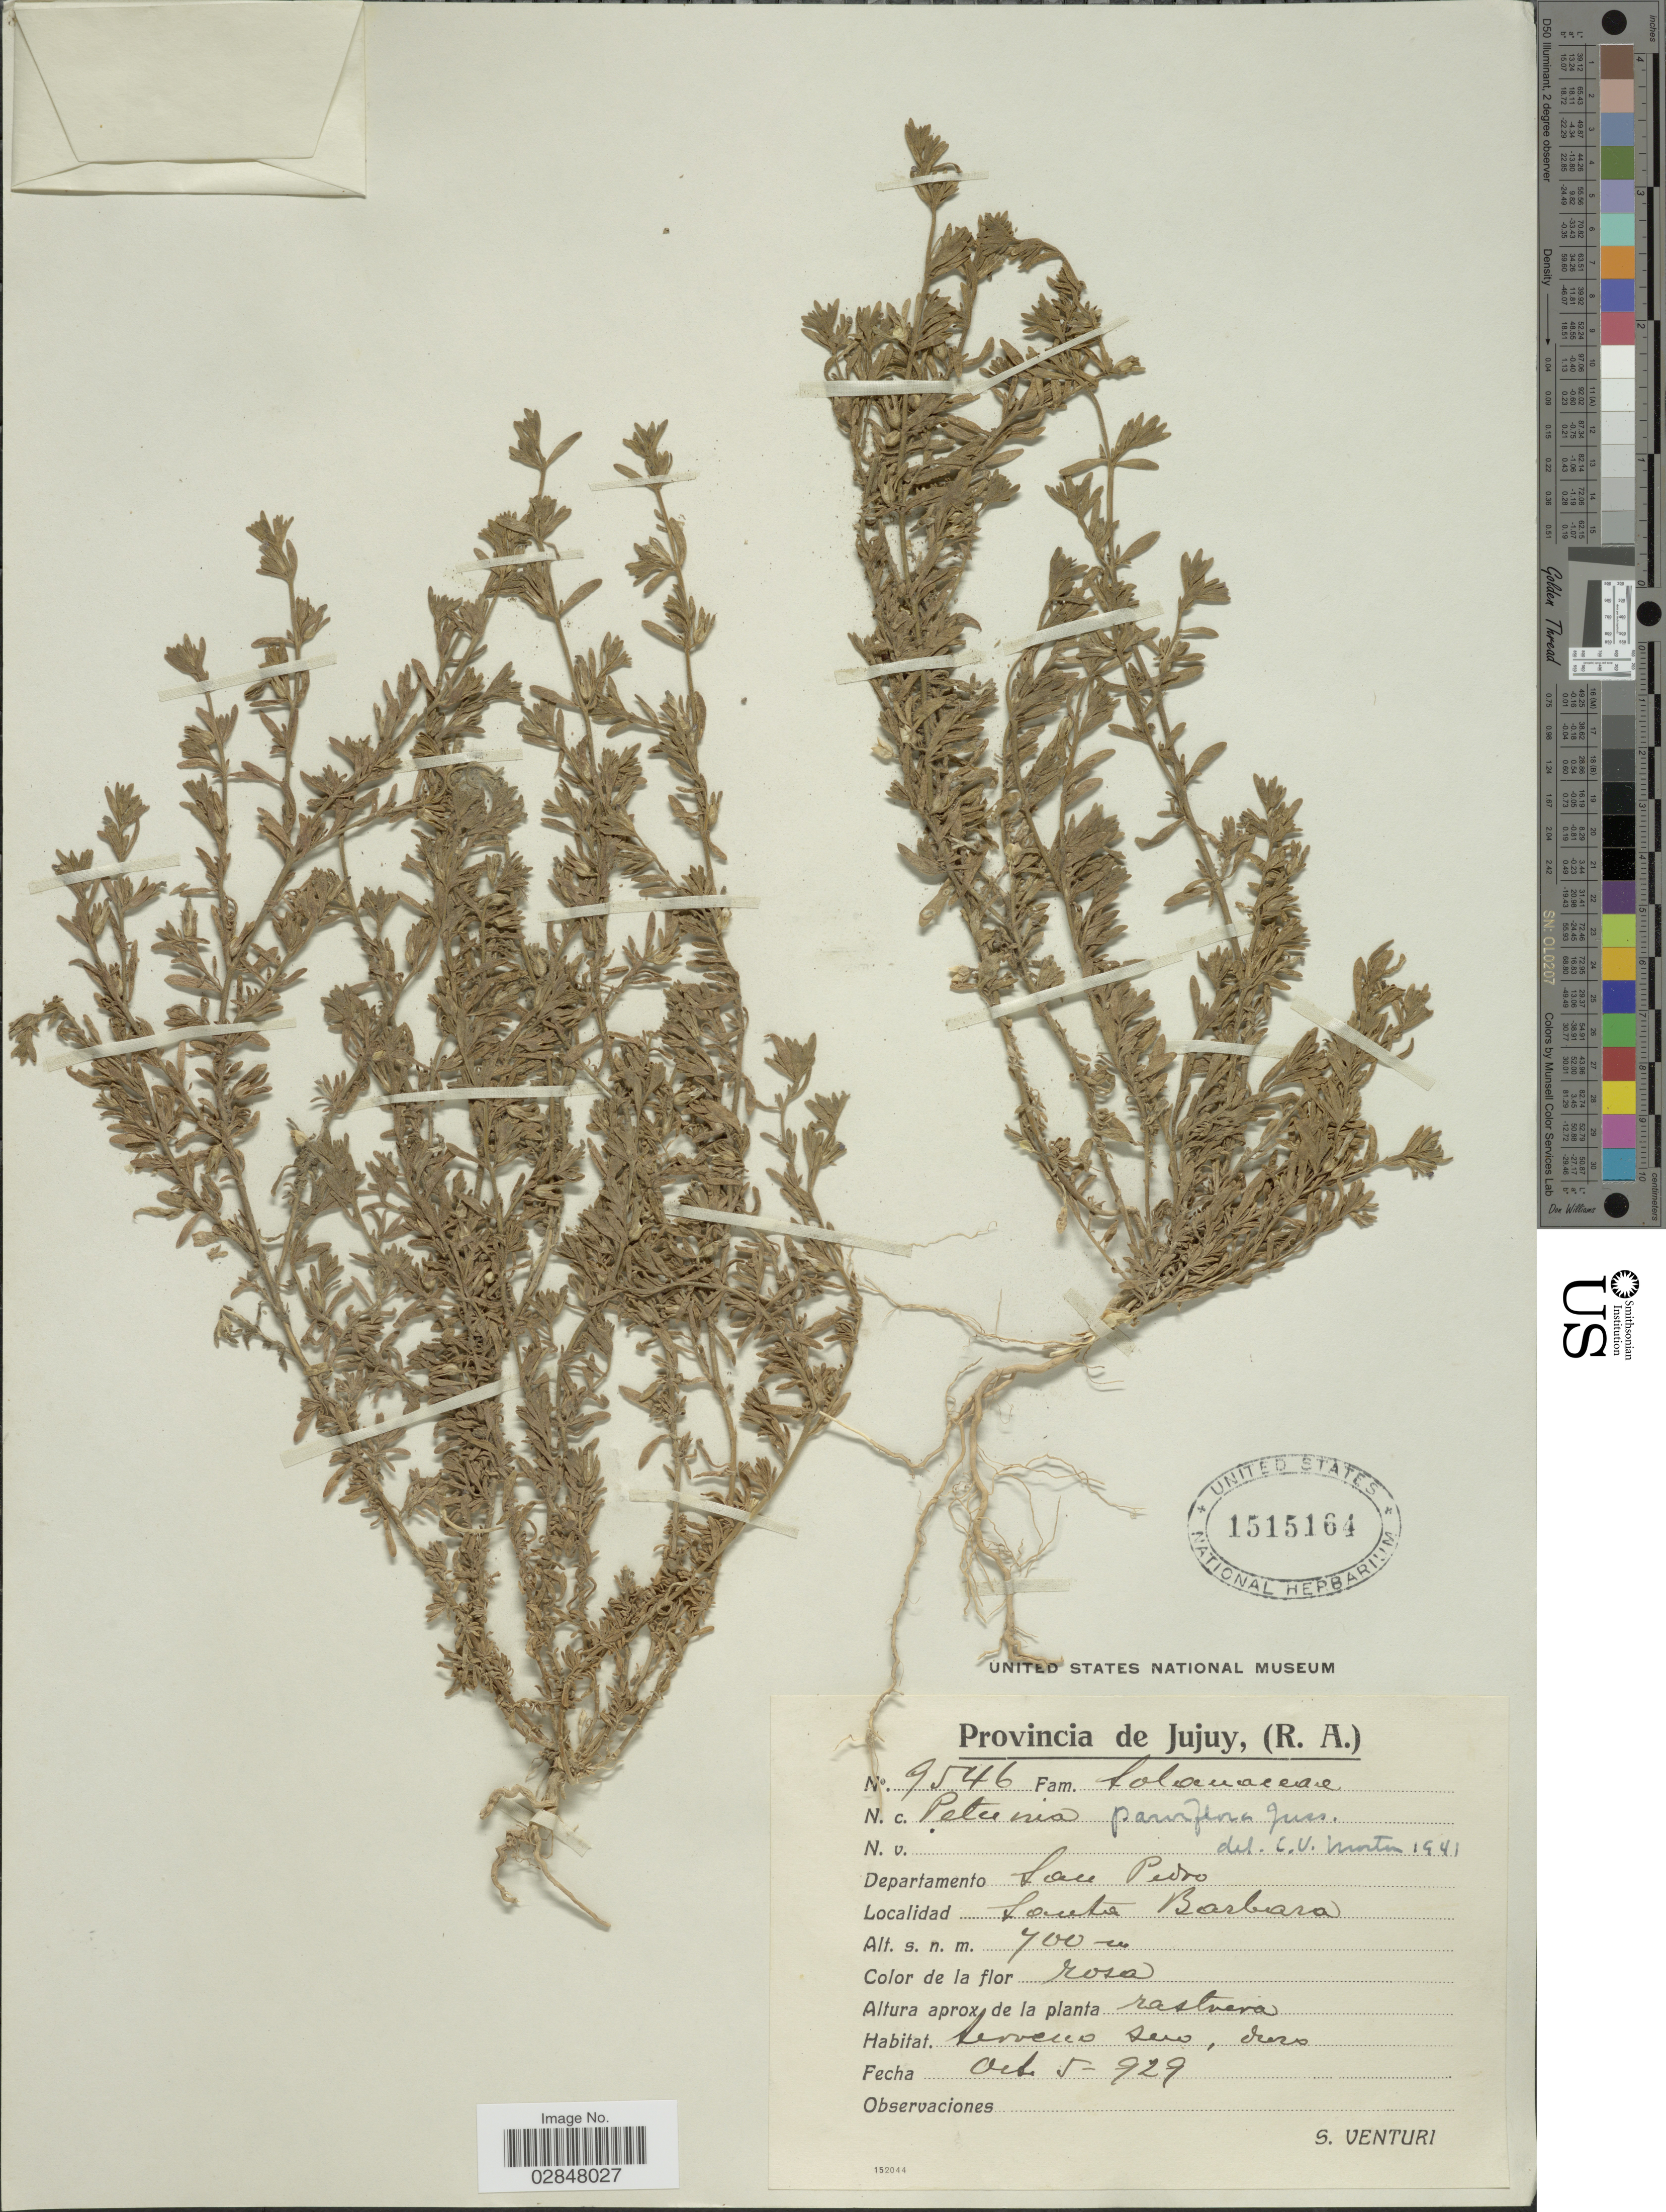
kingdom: Plantae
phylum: Tracheophyta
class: Magnoliopsida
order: Solanales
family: Solanaceae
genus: Petunia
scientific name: Petunia parviflora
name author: Juss.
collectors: S. Venturi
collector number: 9546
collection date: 1929-10-05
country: Argentina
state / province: Jujuy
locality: (R.A.), Departamento San Pedro, Santa Barbara.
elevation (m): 400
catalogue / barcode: US 1515164